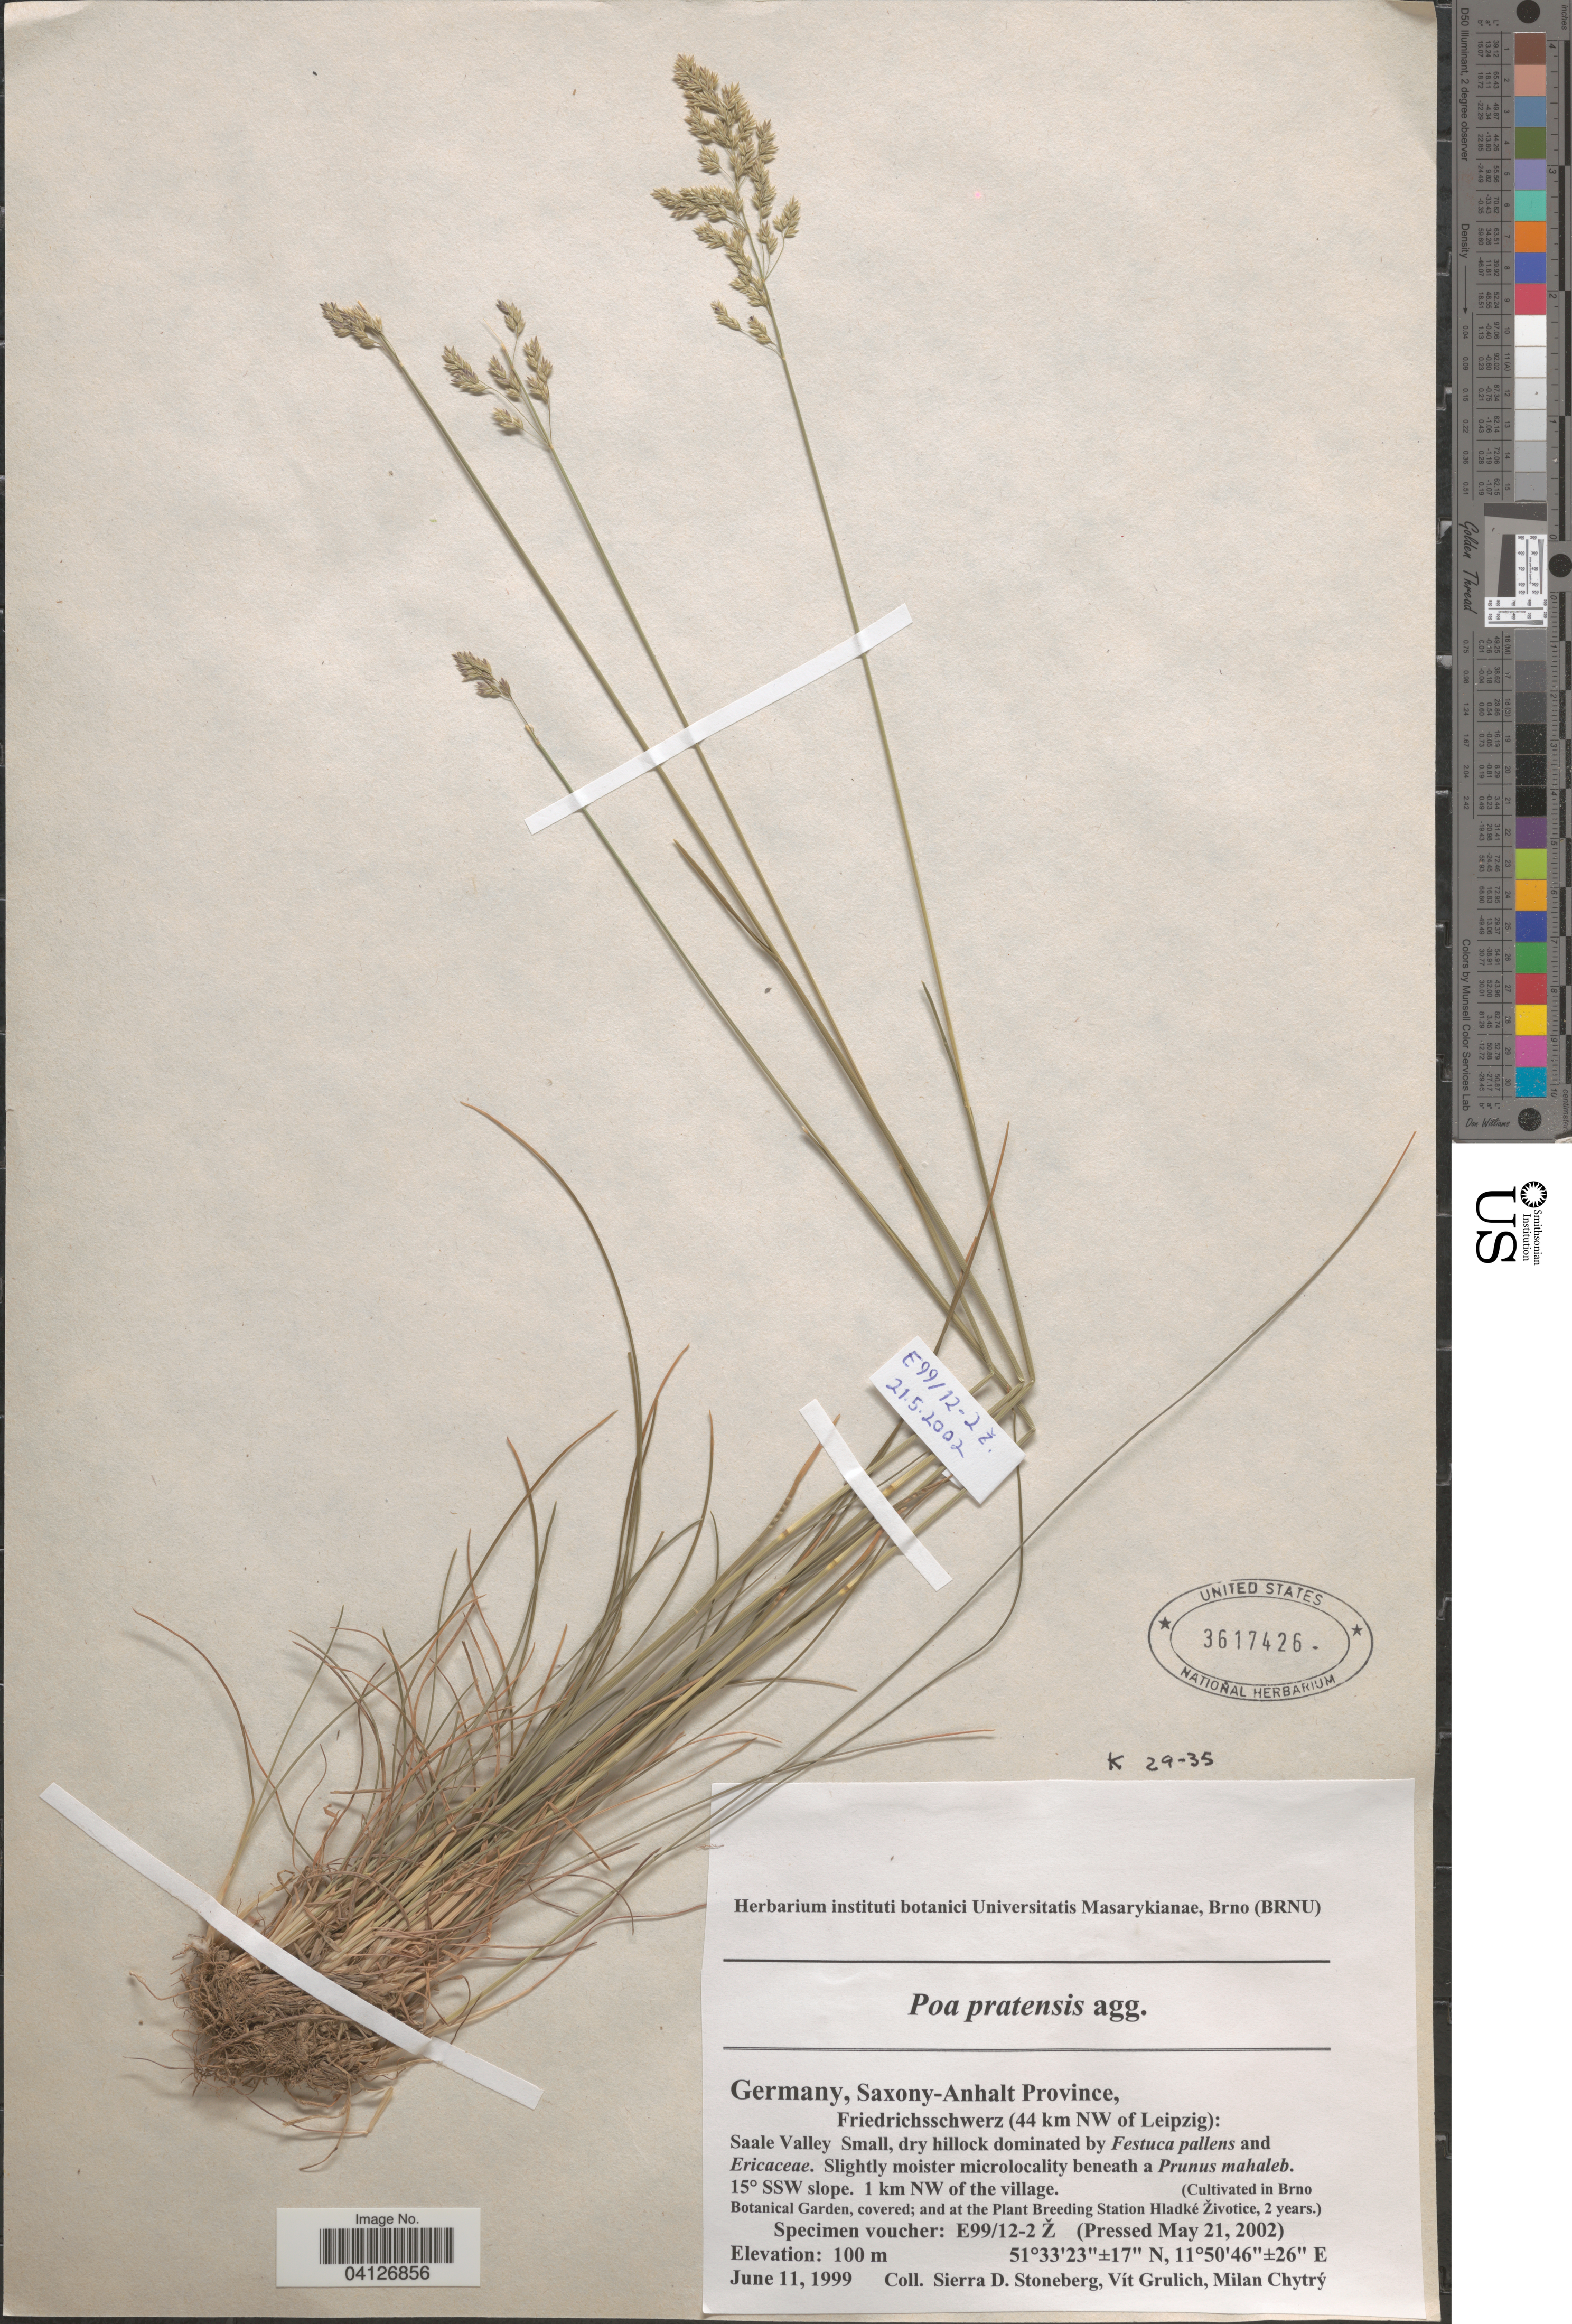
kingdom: Plantae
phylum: Tracheophyta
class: Liliopsida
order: Poales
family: Poaceae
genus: Poa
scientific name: Poa pratensis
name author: L.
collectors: Ex herb. instituti botanici Universitatis Masarykianae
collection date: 2002-05-21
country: Czechia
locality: In the Brno Botanical Garden, covered; and at the Plant Breeding Station Hladké Životice, 2 years.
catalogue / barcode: US 3617426